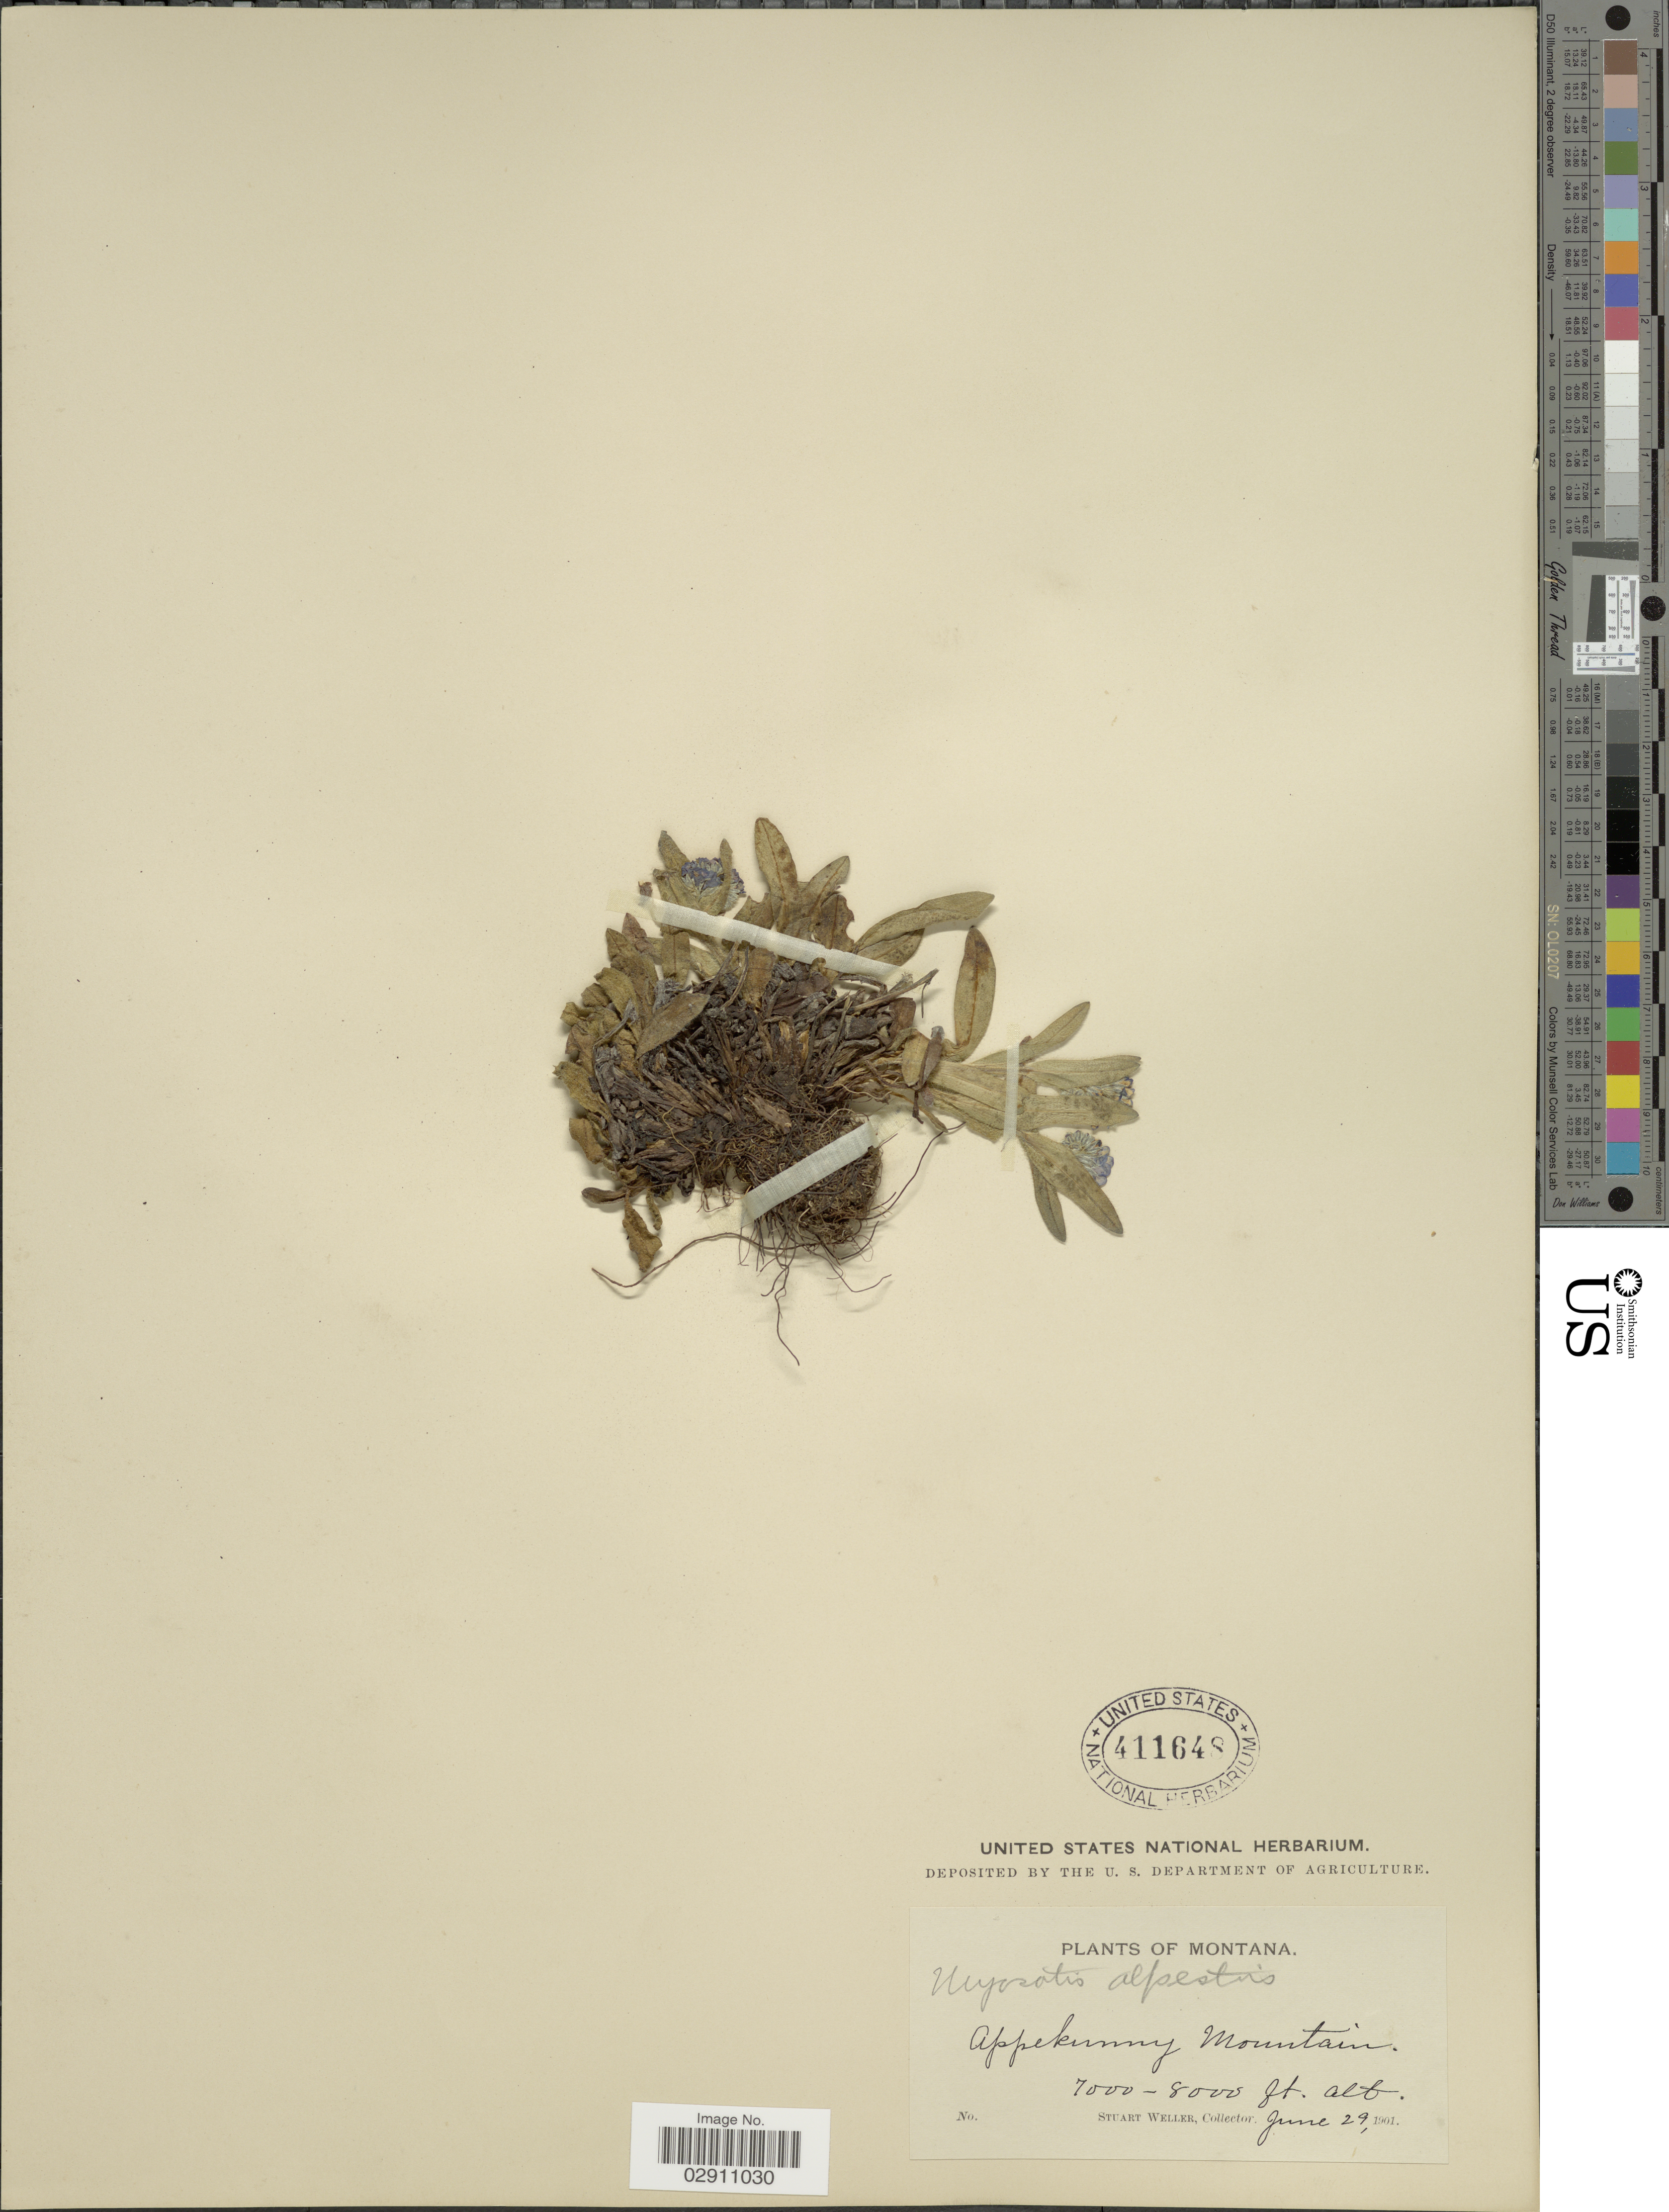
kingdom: Plantae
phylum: Tracheophyta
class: Magnoliopsida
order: Boraginales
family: Boraginaceae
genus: Myosotis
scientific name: Myosotis alpestris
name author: F.W. Schmidt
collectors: S. Weller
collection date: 1901-06-29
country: United States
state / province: Montana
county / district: Glacier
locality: Appekunny Mountain.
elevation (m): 2134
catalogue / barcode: US 411648